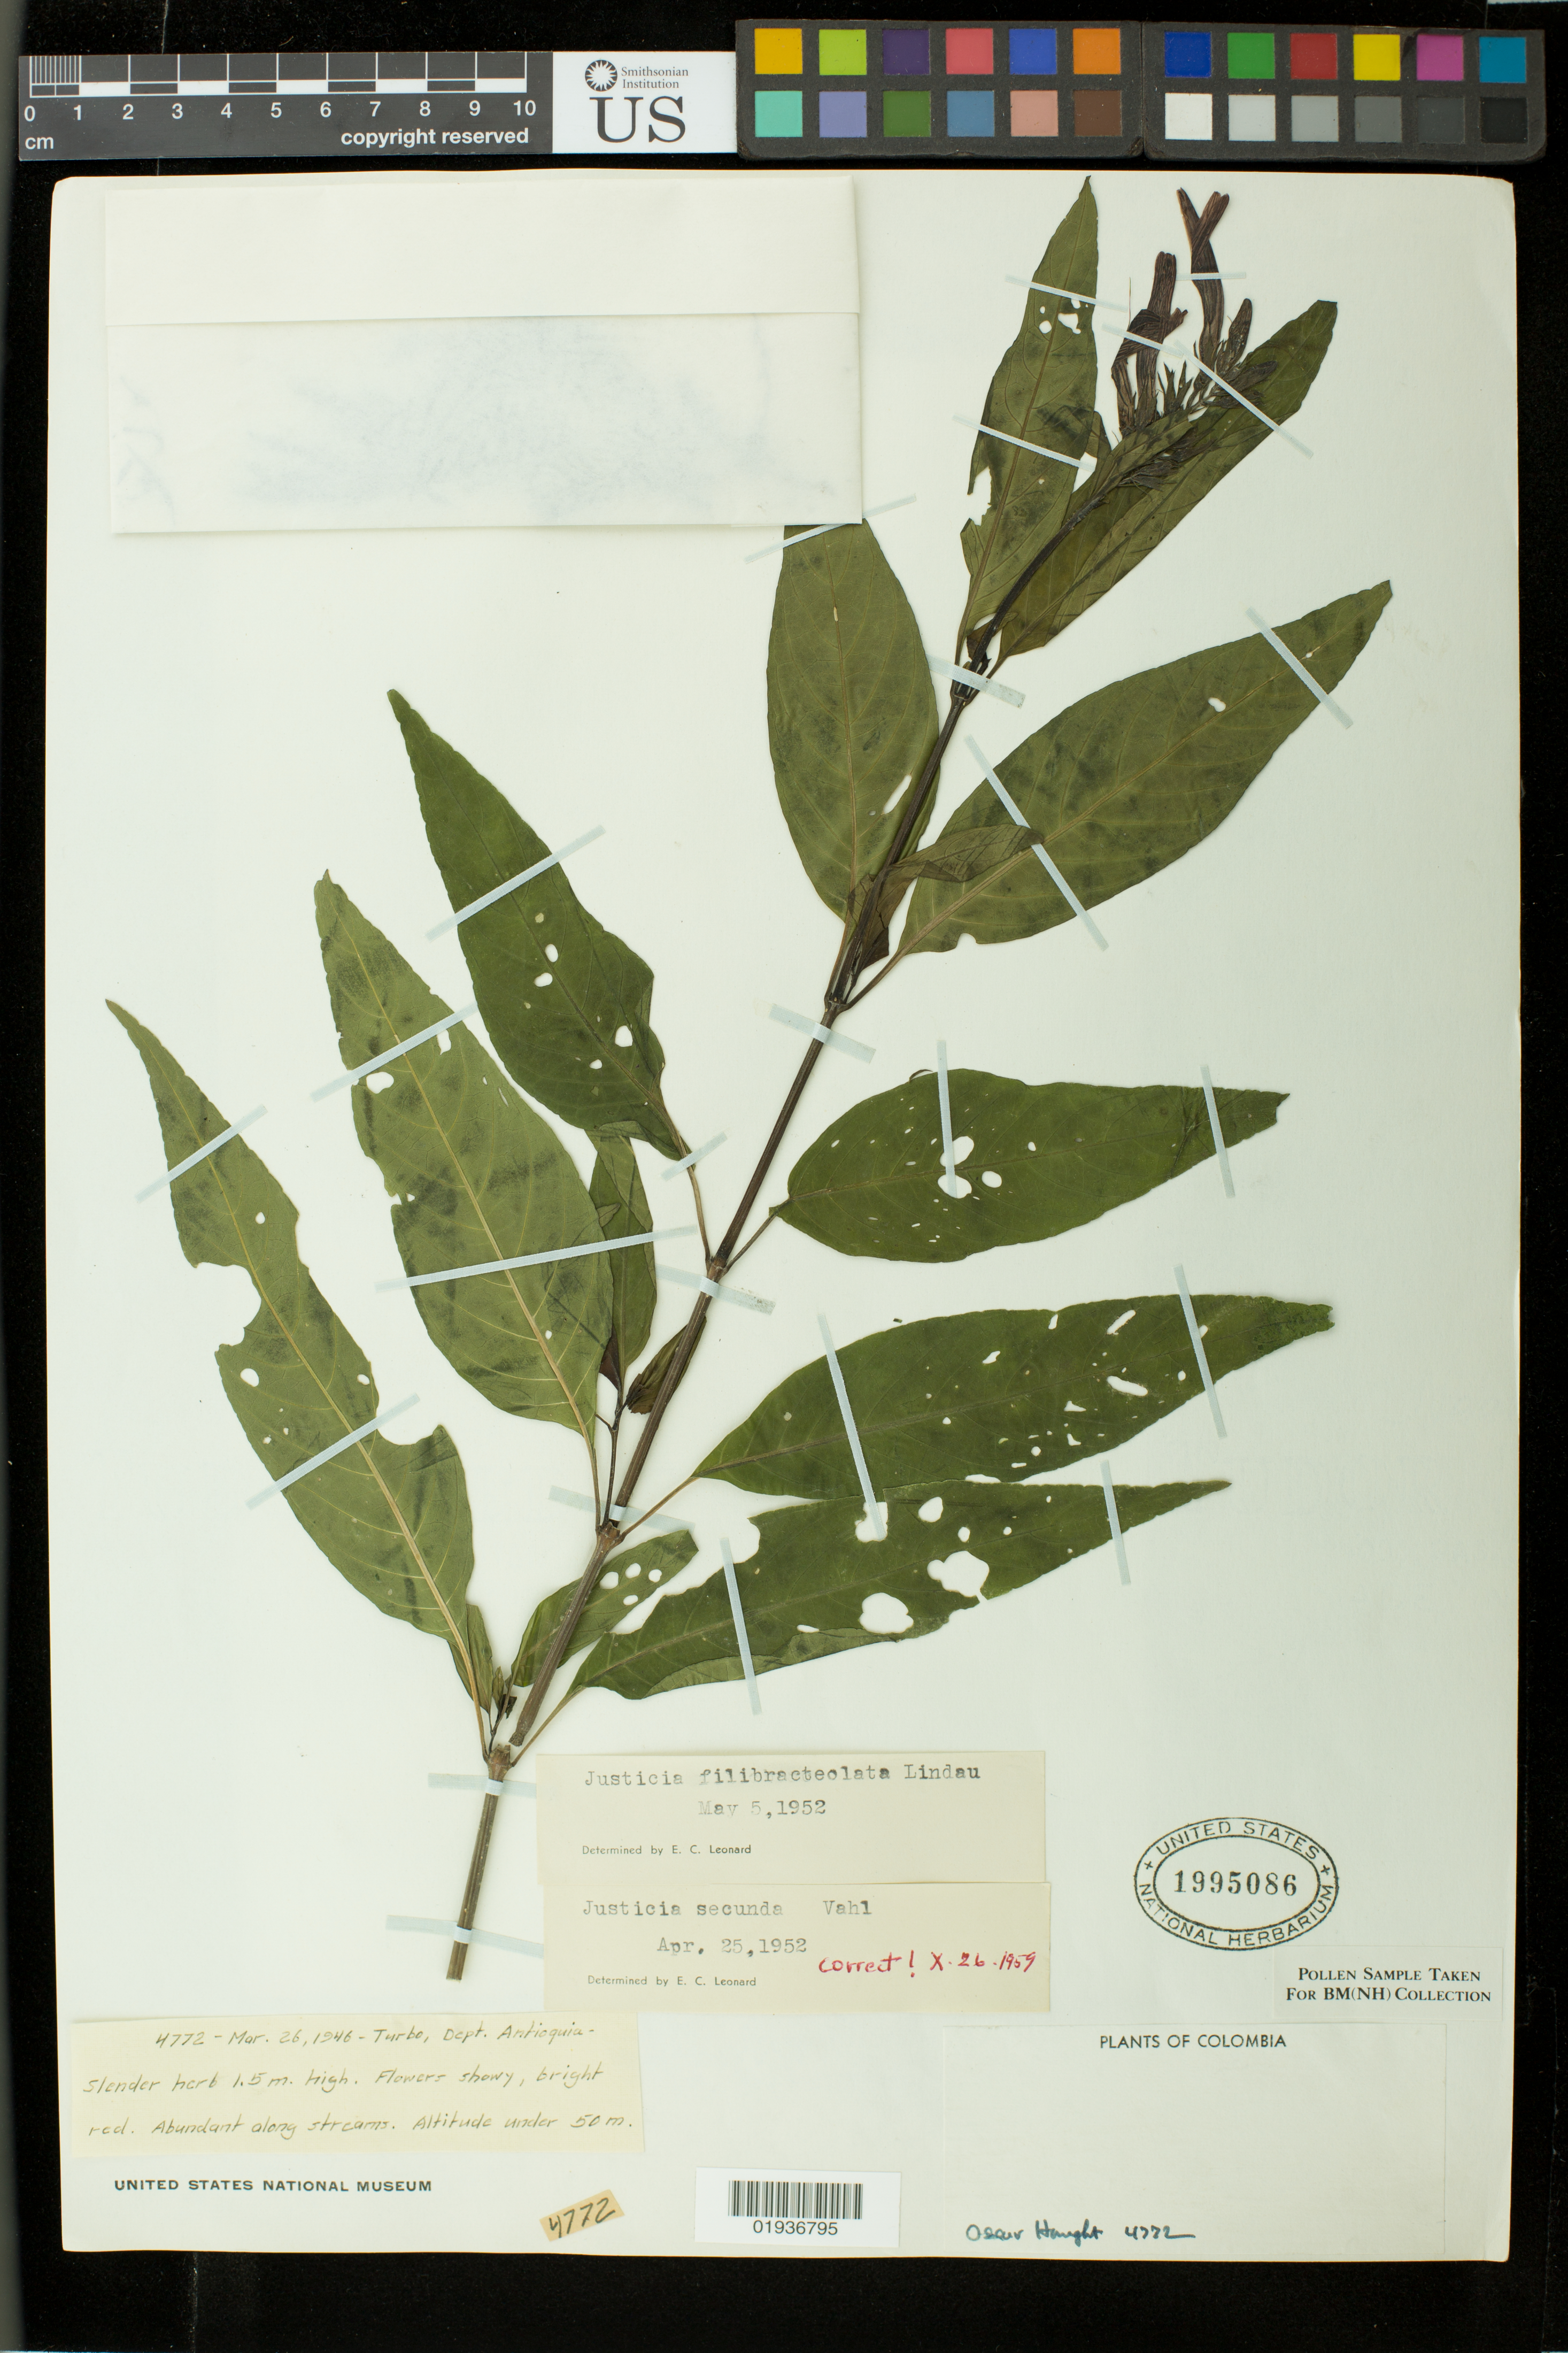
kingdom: Plantae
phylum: Tracheophyta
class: Magnoliopsida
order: Lamiales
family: Acanthaceae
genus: Justicia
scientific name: Justicia secunda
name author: Vahl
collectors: O. L. Haught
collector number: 4772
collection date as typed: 27 Mar 1946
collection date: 1946-03-26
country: Colombia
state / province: Antioquia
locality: Turbo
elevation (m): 50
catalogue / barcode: US 1995086